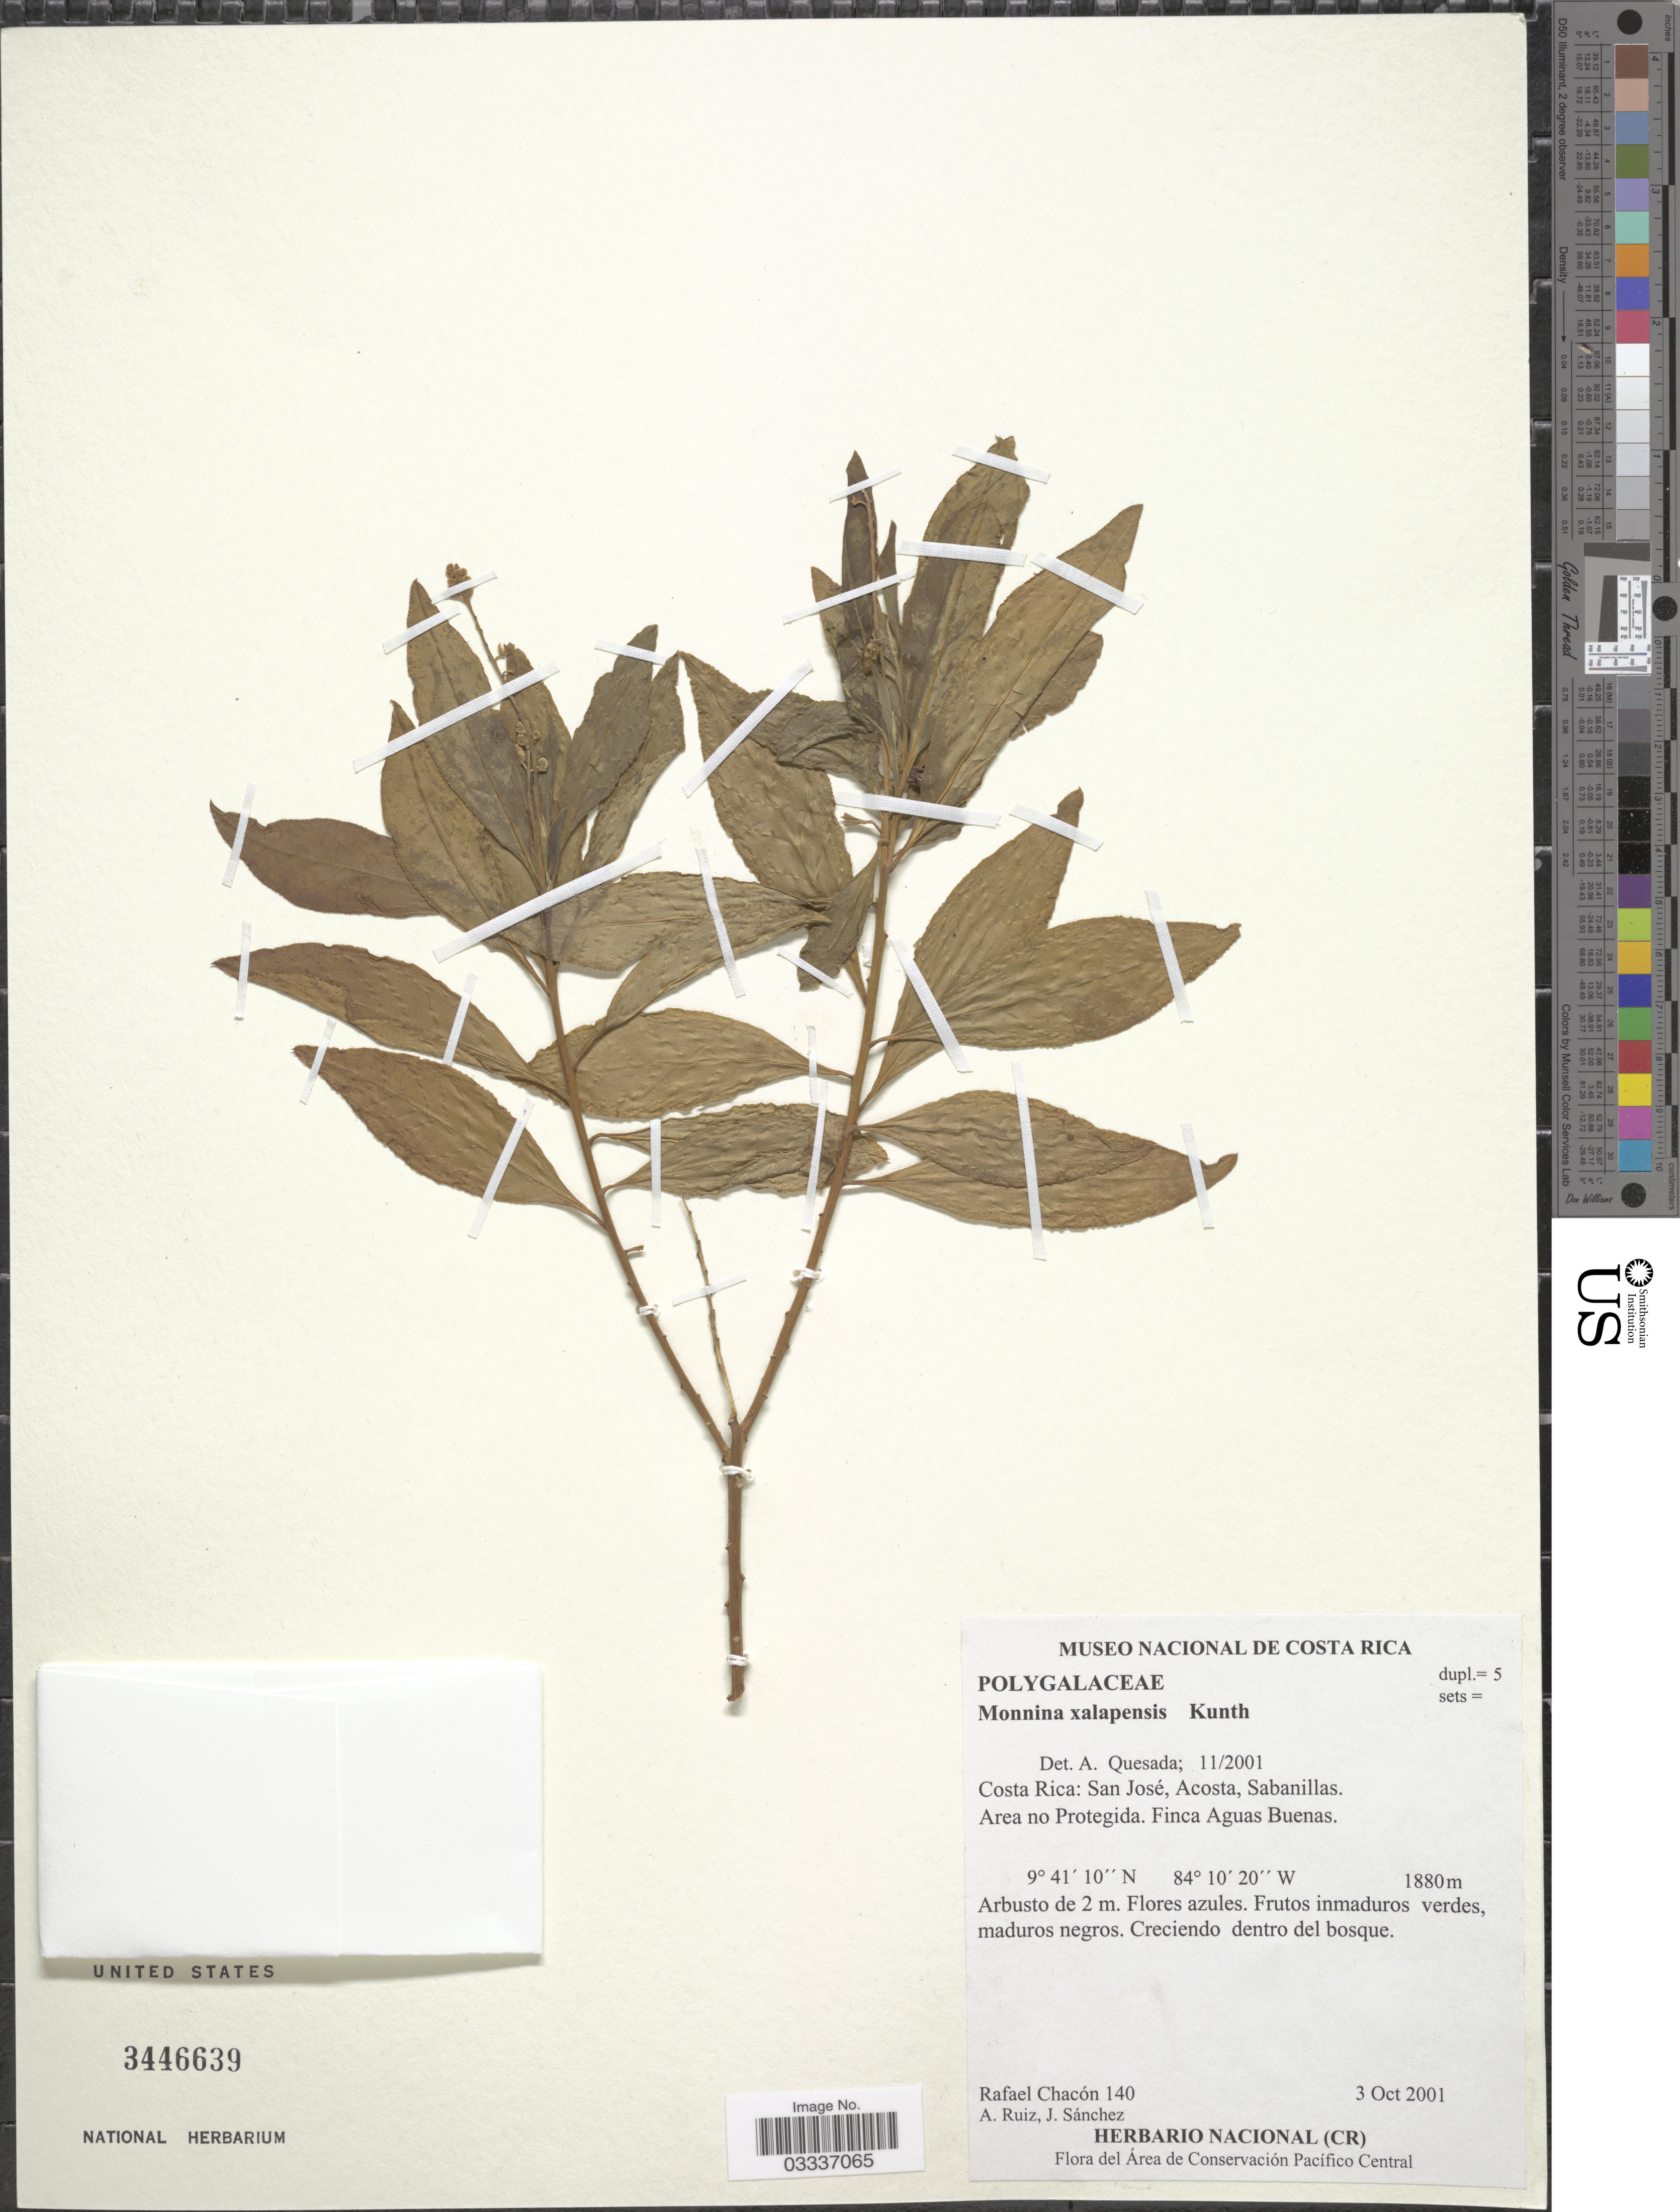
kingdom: Plantae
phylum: Tracheophyta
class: Magnoliopsida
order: Fabales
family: Polygalaceae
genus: Monnina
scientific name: Monnina xalapensis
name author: Kunth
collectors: R. Chacón, A. Ruiz & J. Sánchez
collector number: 140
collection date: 2001-10-03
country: Costa Rica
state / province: San José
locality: Acosta, Sabanillas. Area no Protegida. Finca Aguas Buenas.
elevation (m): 1880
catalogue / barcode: US 3446639